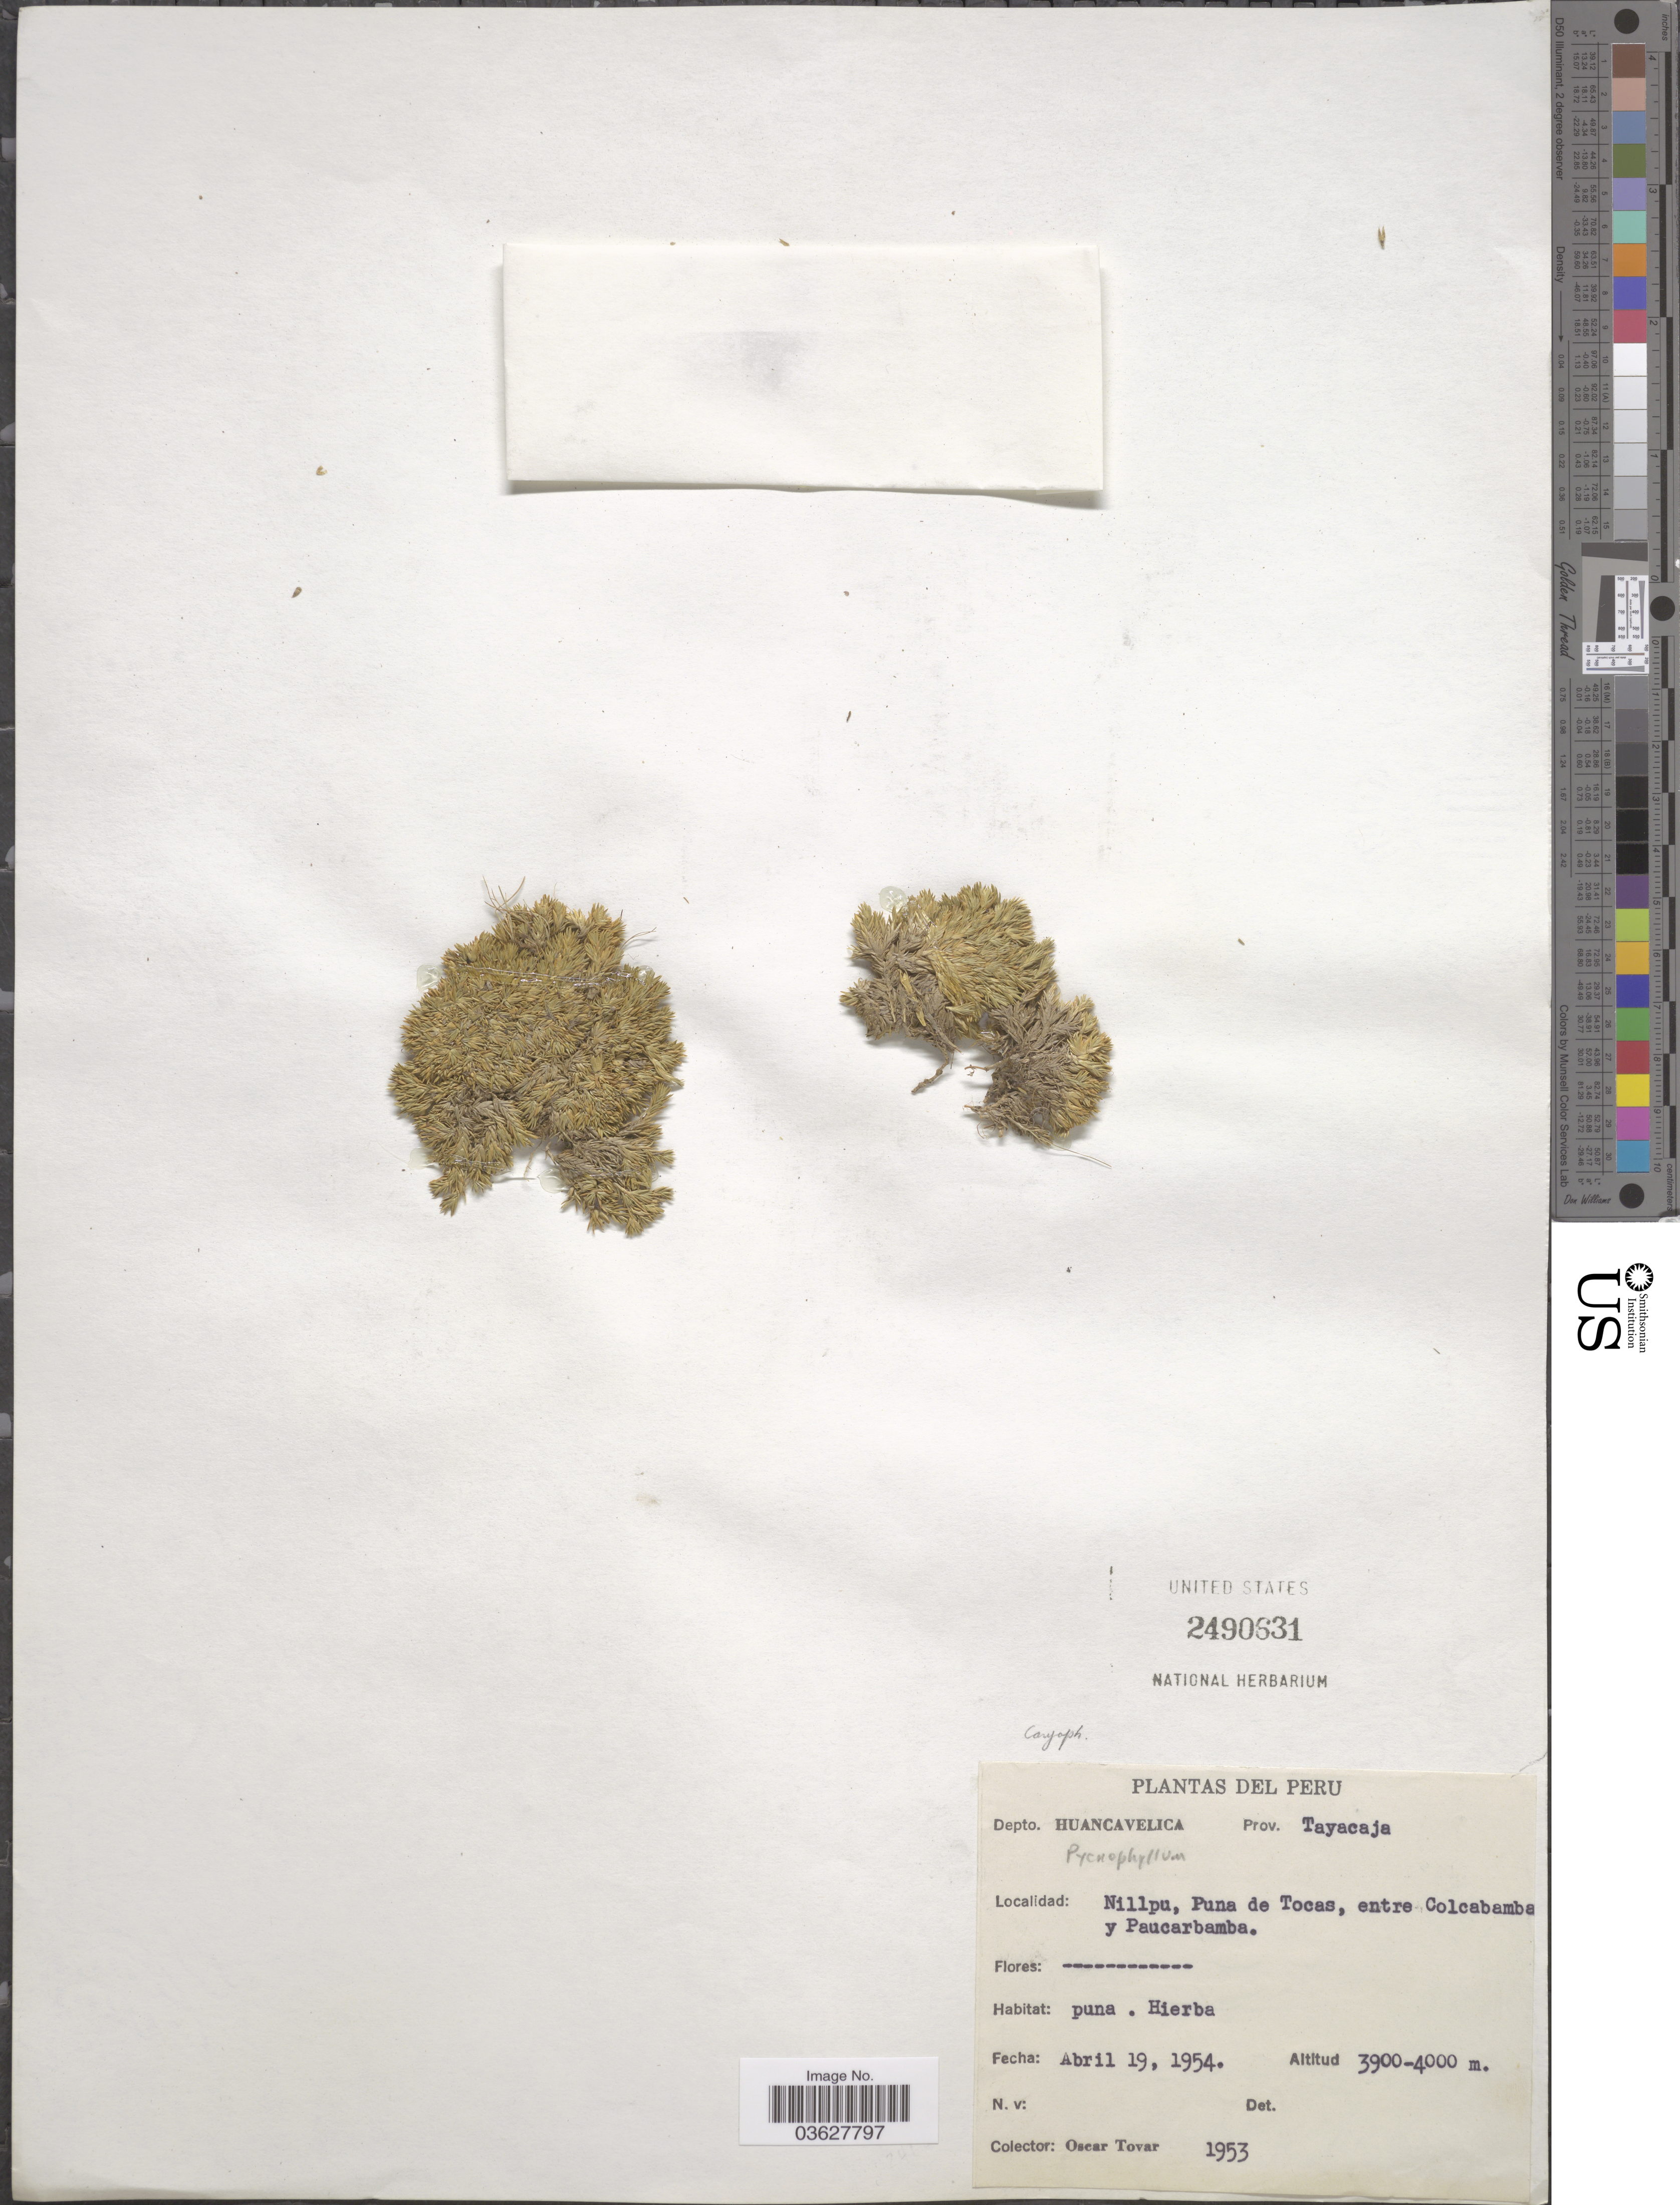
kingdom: Plantae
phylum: Tracheophyta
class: Magnoliopsida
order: Caryophyllales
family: Caryophyllaceae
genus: Pycnophyllum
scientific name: Pycnophyllum sp.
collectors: Ó. Tovar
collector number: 1953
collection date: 1954-04-19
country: Peru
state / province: Huancavelica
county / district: Tayacaja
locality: Depto. Huancavelica. Prov. Tayacaja. Nillpu, Puna de Tocas, entre Colcabamba y Paucarbamba.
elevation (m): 3900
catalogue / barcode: US 2490631